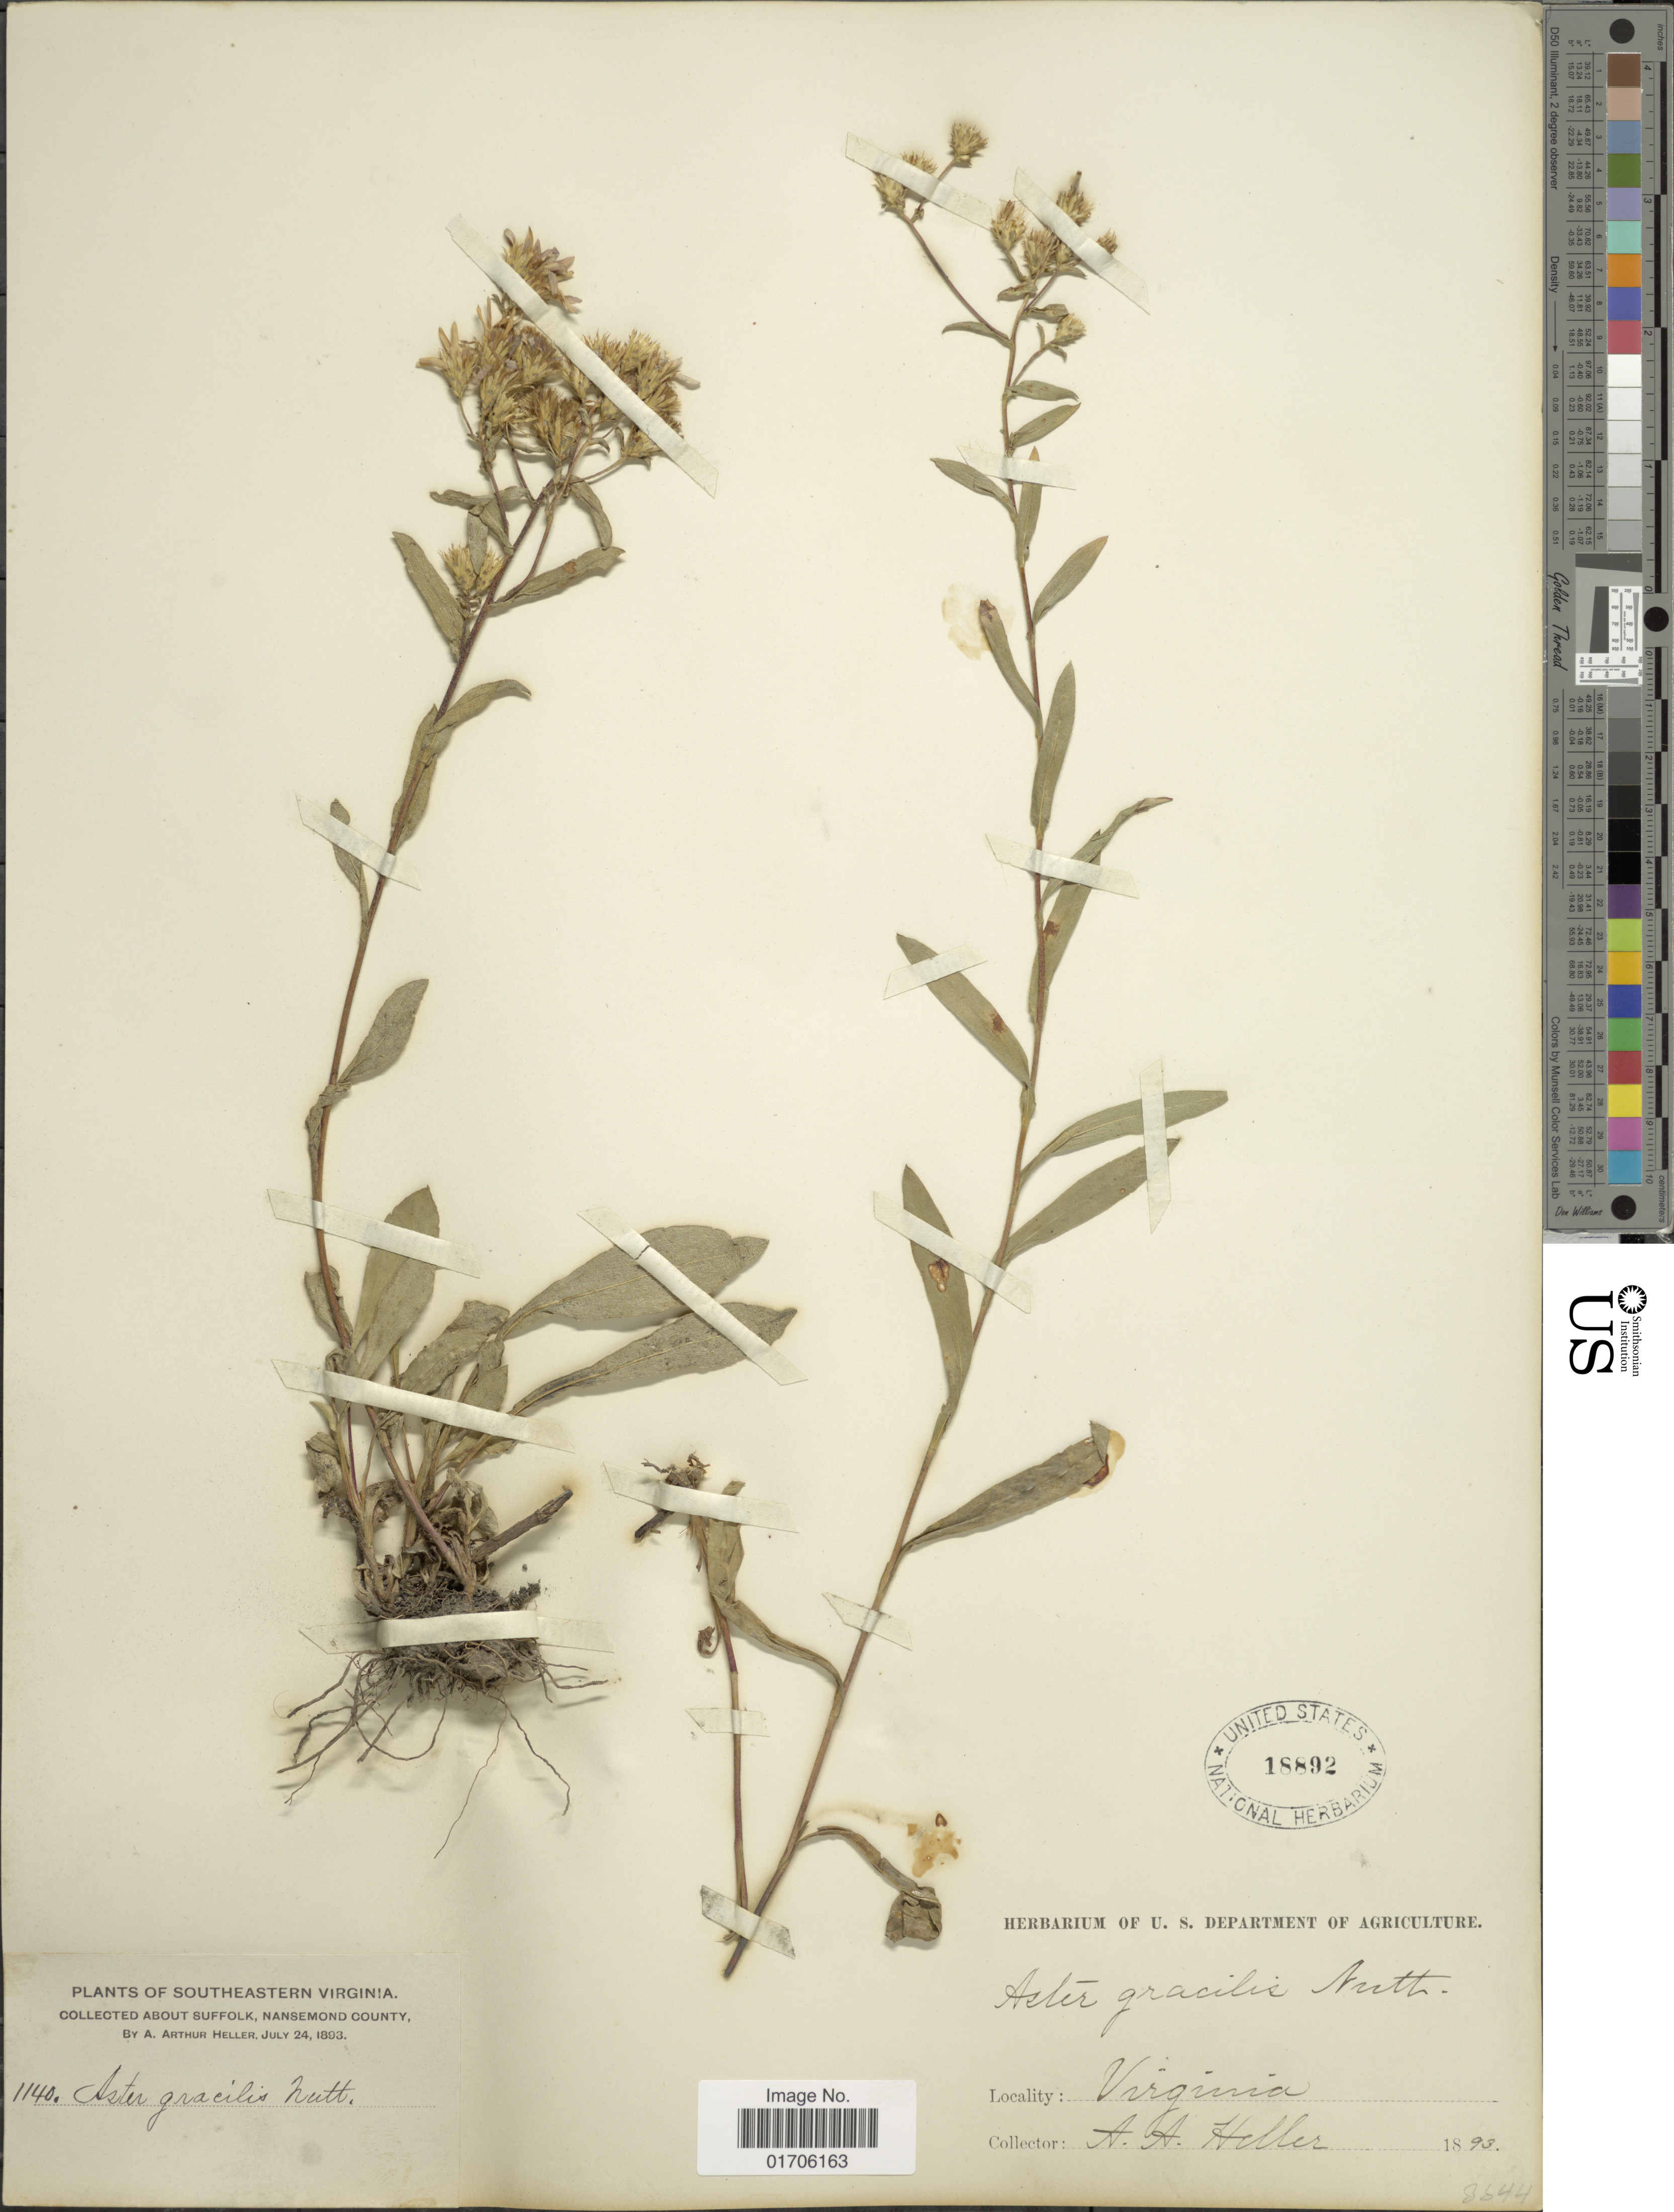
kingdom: Plantae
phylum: Tracheophyta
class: Magnoliopsida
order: Asterales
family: Asteraceae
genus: Eurybia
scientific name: Eurybia compacta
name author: G.L. Nesom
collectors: A. A. Heller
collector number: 1140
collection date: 1893-07-24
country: United States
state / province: Virginia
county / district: City of Suffolk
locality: Southeastern Virginia. About Suffolk, Nansemond County.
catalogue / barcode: US 18892